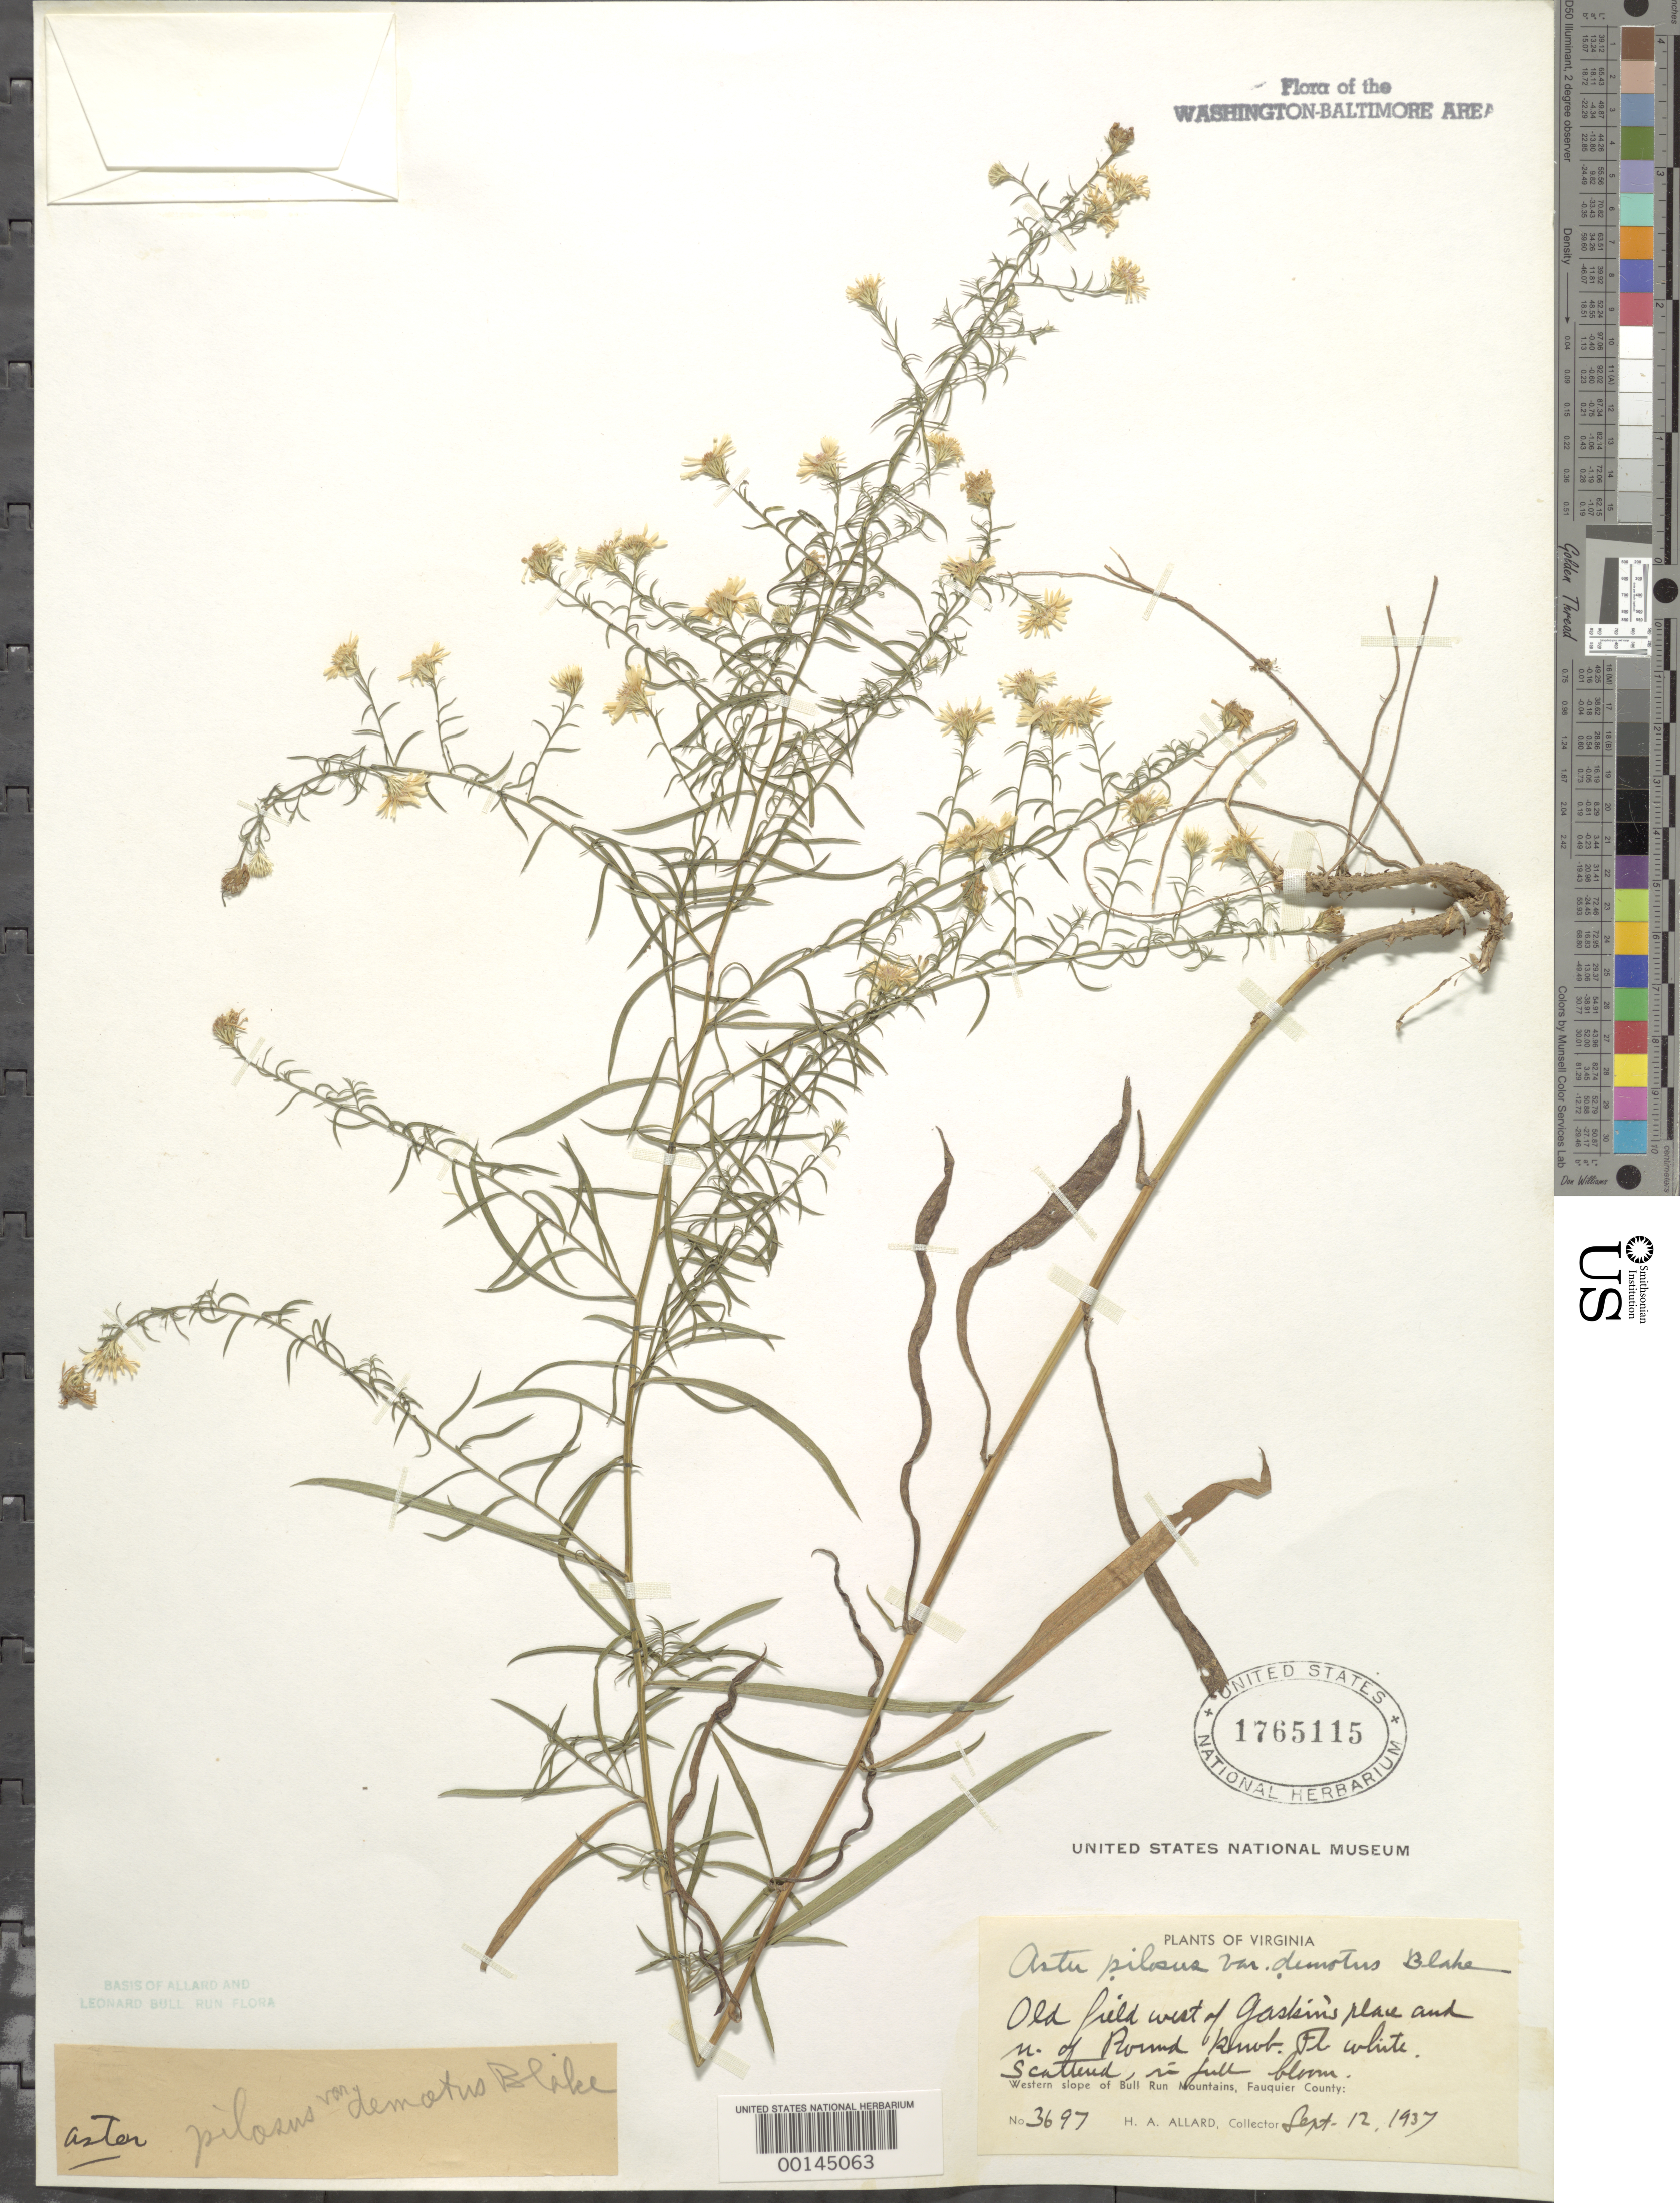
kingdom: Plantae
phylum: Tracheophyta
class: Magnoliopsida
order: Asterales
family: Asteraceae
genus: Symphyotrichum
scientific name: Symphyotrichum pilosum var. pringlei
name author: (A. Gray) G.L. Nesom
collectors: H. A. Allard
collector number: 3697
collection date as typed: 12 Sep 1937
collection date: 1937-09-12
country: United States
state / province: Virginia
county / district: Fauquier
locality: North of Round Knob west of Gaskins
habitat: Old field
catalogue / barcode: US 1765115